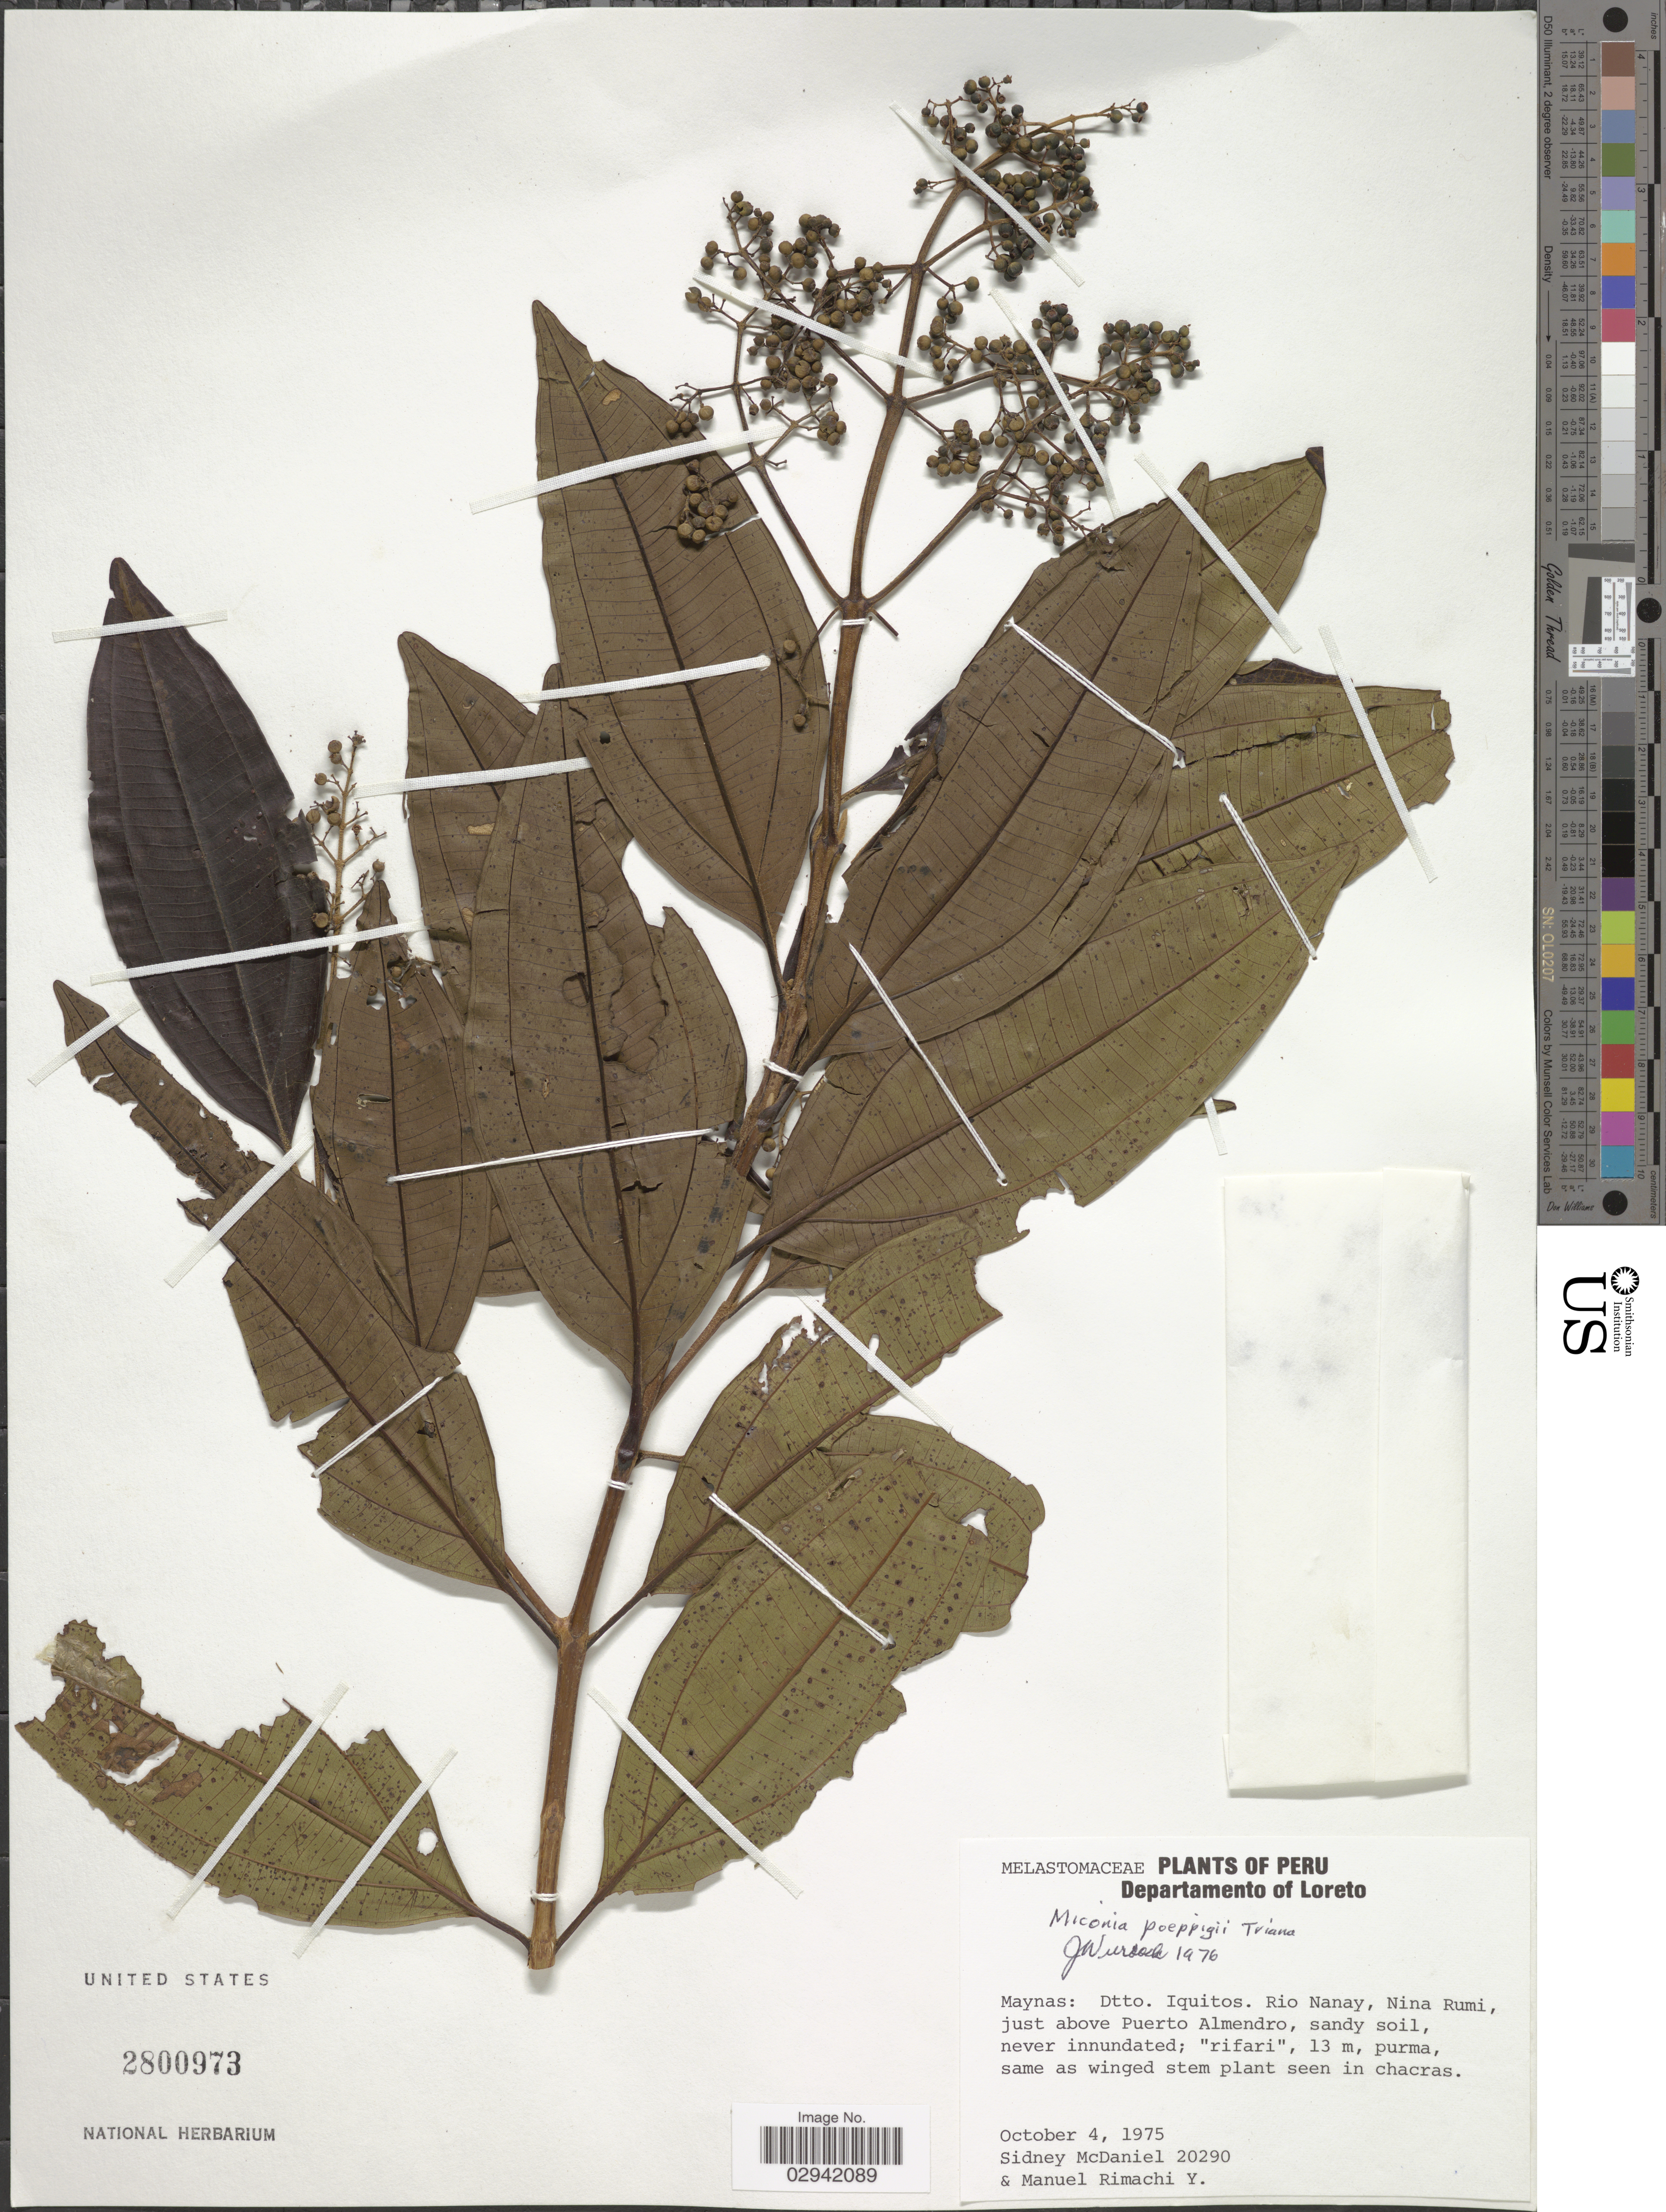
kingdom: Plantae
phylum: Tracheophyta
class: Magnoliopsida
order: Myrtales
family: Melastomataceae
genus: Miconia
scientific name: Miconia poeppigii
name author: Triana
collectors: S. McDaniel & M. Rimachi Y.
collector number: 20290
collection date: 1975-10-04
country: Peru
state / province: Loreto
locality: Departamento of Loreto. Maynas: Dtto. Iquitos. Rio Nanay, Nina Rumi, just above Puerto Almendro.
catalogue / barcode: US 2800973